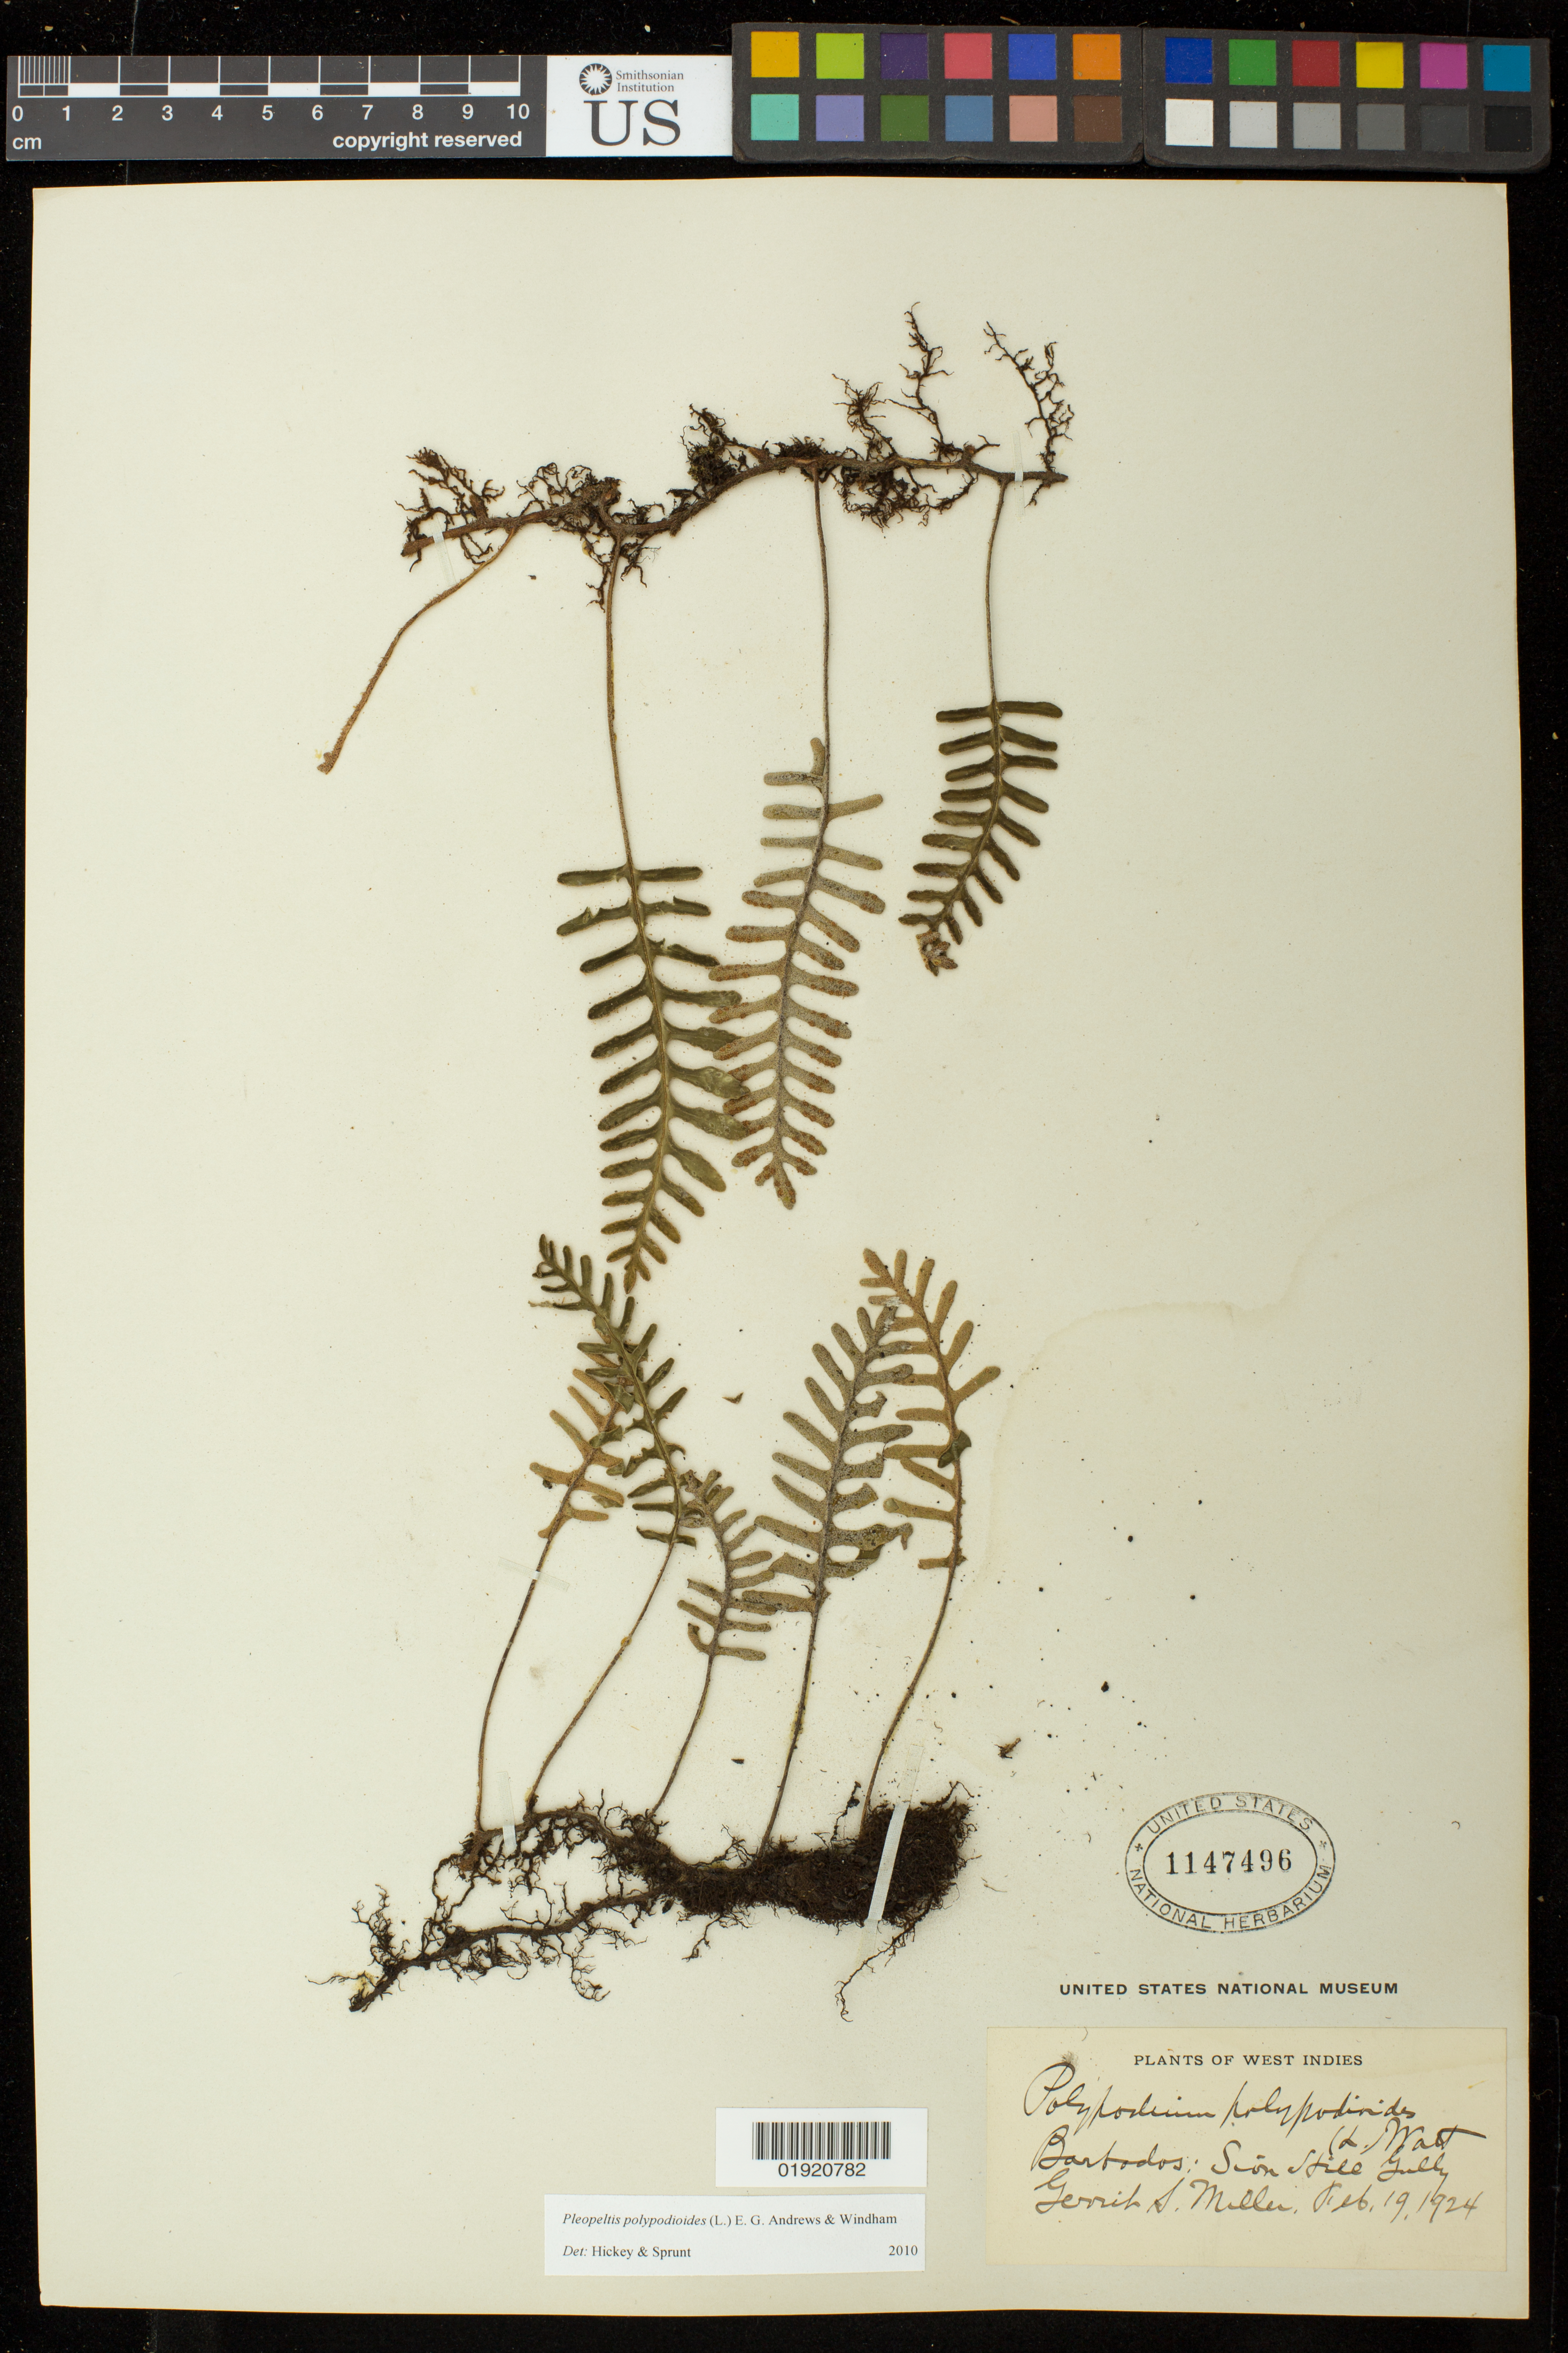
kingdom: Plantae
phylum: Tracheophyta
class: Polypodiopsida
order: Polypodiales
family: Polypodiaceae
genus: Pleopeltis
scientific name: Pleopeltis polypodioides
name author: (L.) E.G. Andrews & Windham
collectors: G. S. Miller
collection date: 1924-02-19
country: Barbados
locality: Barbados: San Hall Gully.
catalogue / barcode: US 1147496